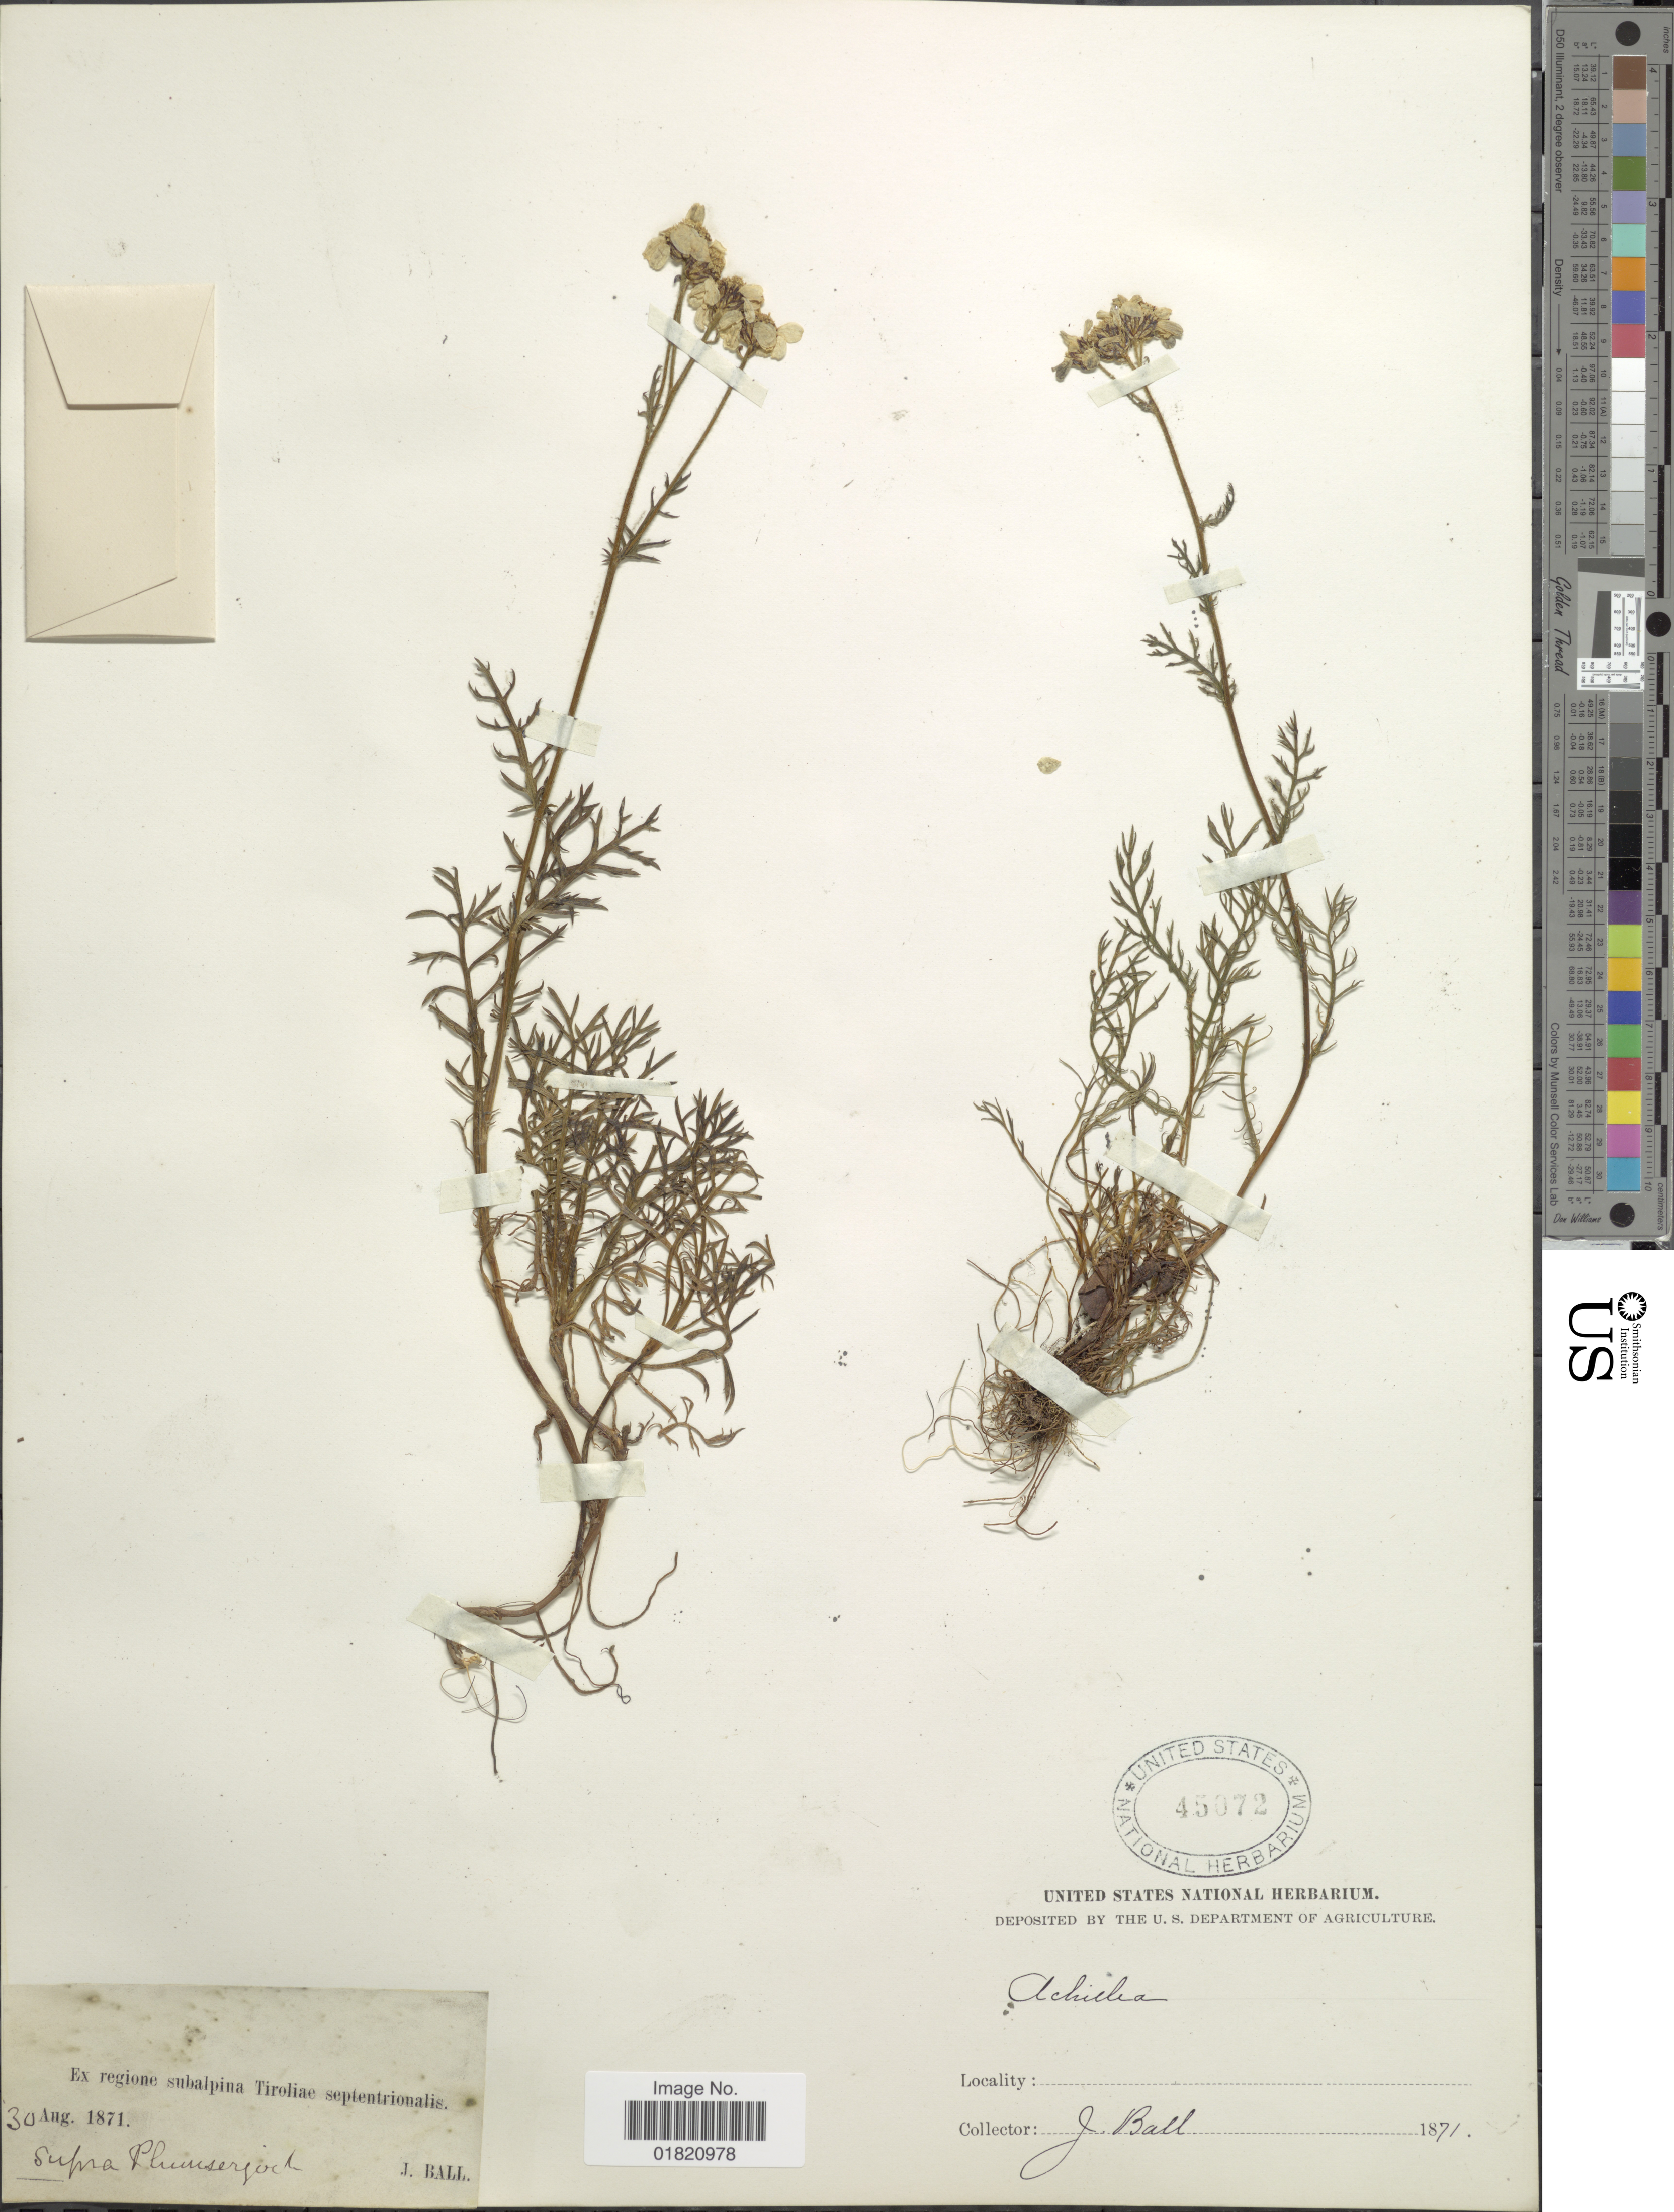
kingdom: Plantae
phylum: Tracheophyta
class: Magnoliopsida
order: Asterales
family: Asteraceae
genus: Achillea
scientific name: Achillea sp.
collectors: J. Ball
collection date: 1871-08-30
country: Austria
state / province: Tirol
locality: Ex regione subalpina Tiroliae septentrionalis supra Plumserjoch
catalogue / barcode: US 45072